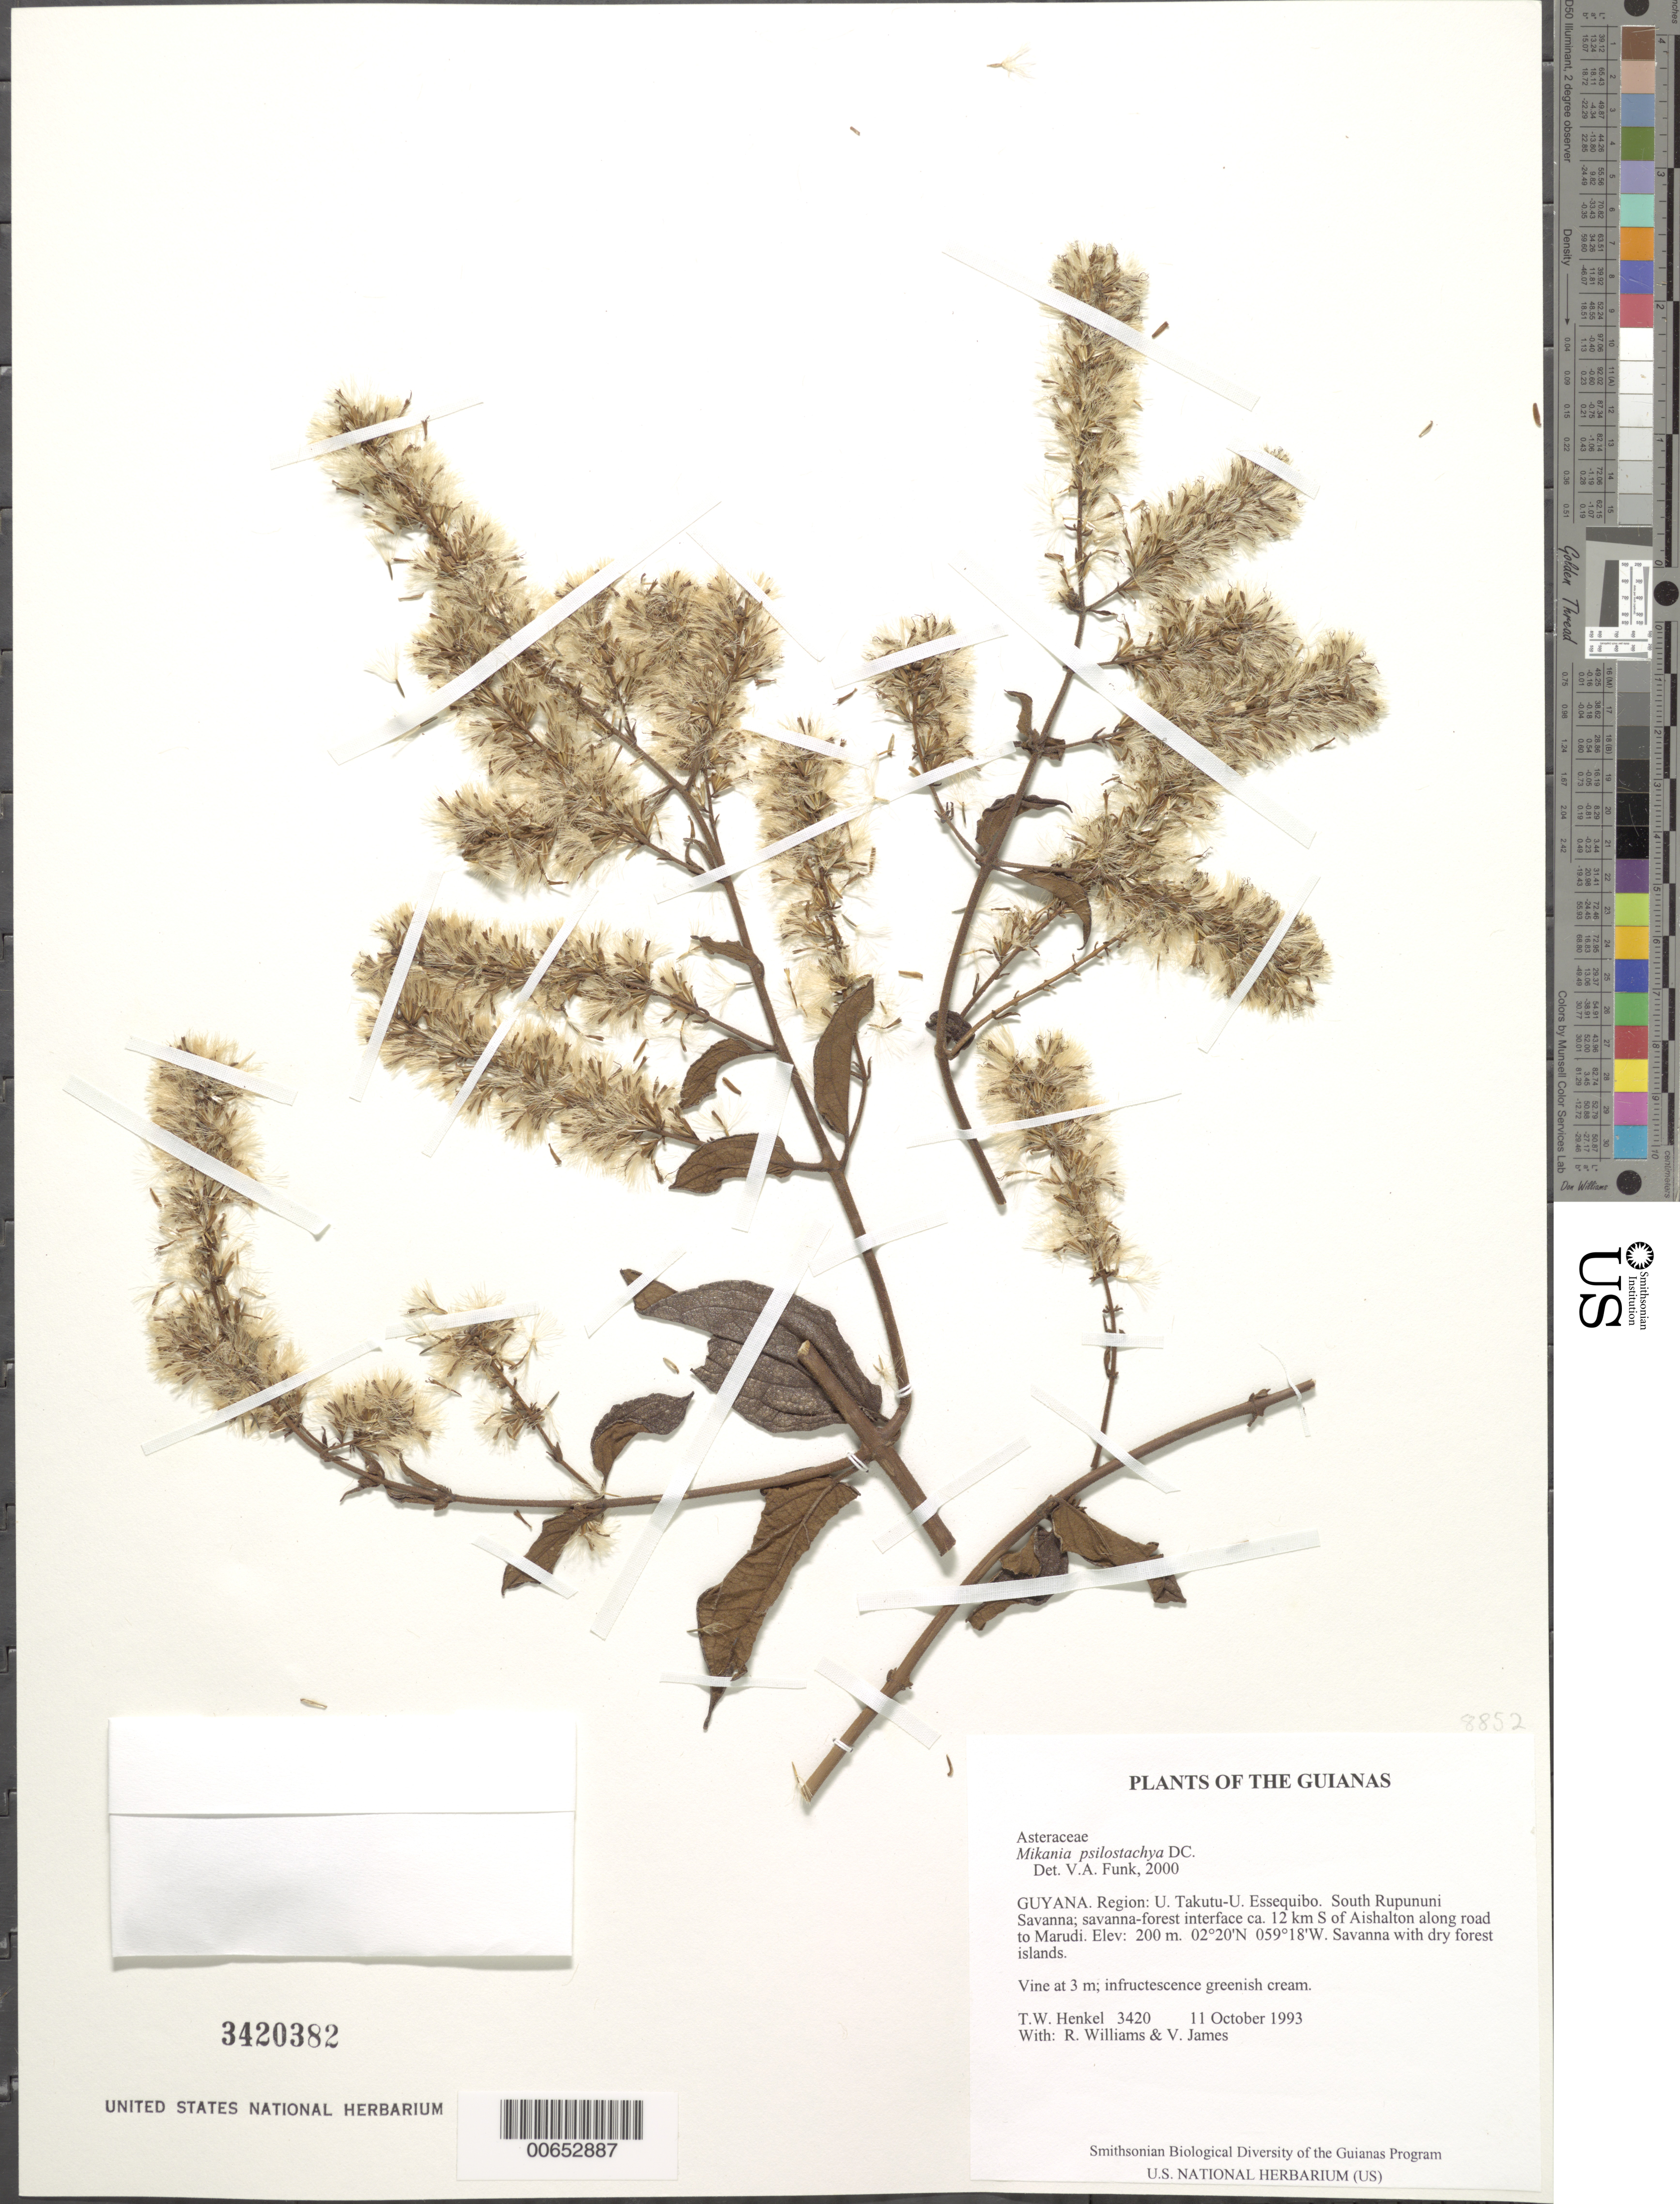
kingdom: Plantae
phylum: Tracheophyta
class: Magnoliopsida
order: Asterales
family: Asteraceae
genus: Mikania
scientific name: Mikania psilostachya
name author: DC.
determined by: Funk, Vicki A., (BOT), Smithsonian Institution - National Museum of Natural History (UNITED STATES)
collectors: T. Henkel, R. Williams & V. James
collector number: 3420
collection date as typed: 11 October 1993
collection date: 1993-10-11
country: Guyana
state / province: U. Takutu-U. Essequibo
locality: South Rupununi Savanna; savanna-forest interface ca. 12 km S of Aishalton along road to Marudi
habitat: Savanna with dry forest islands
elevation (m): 200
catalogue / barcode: US 3420382